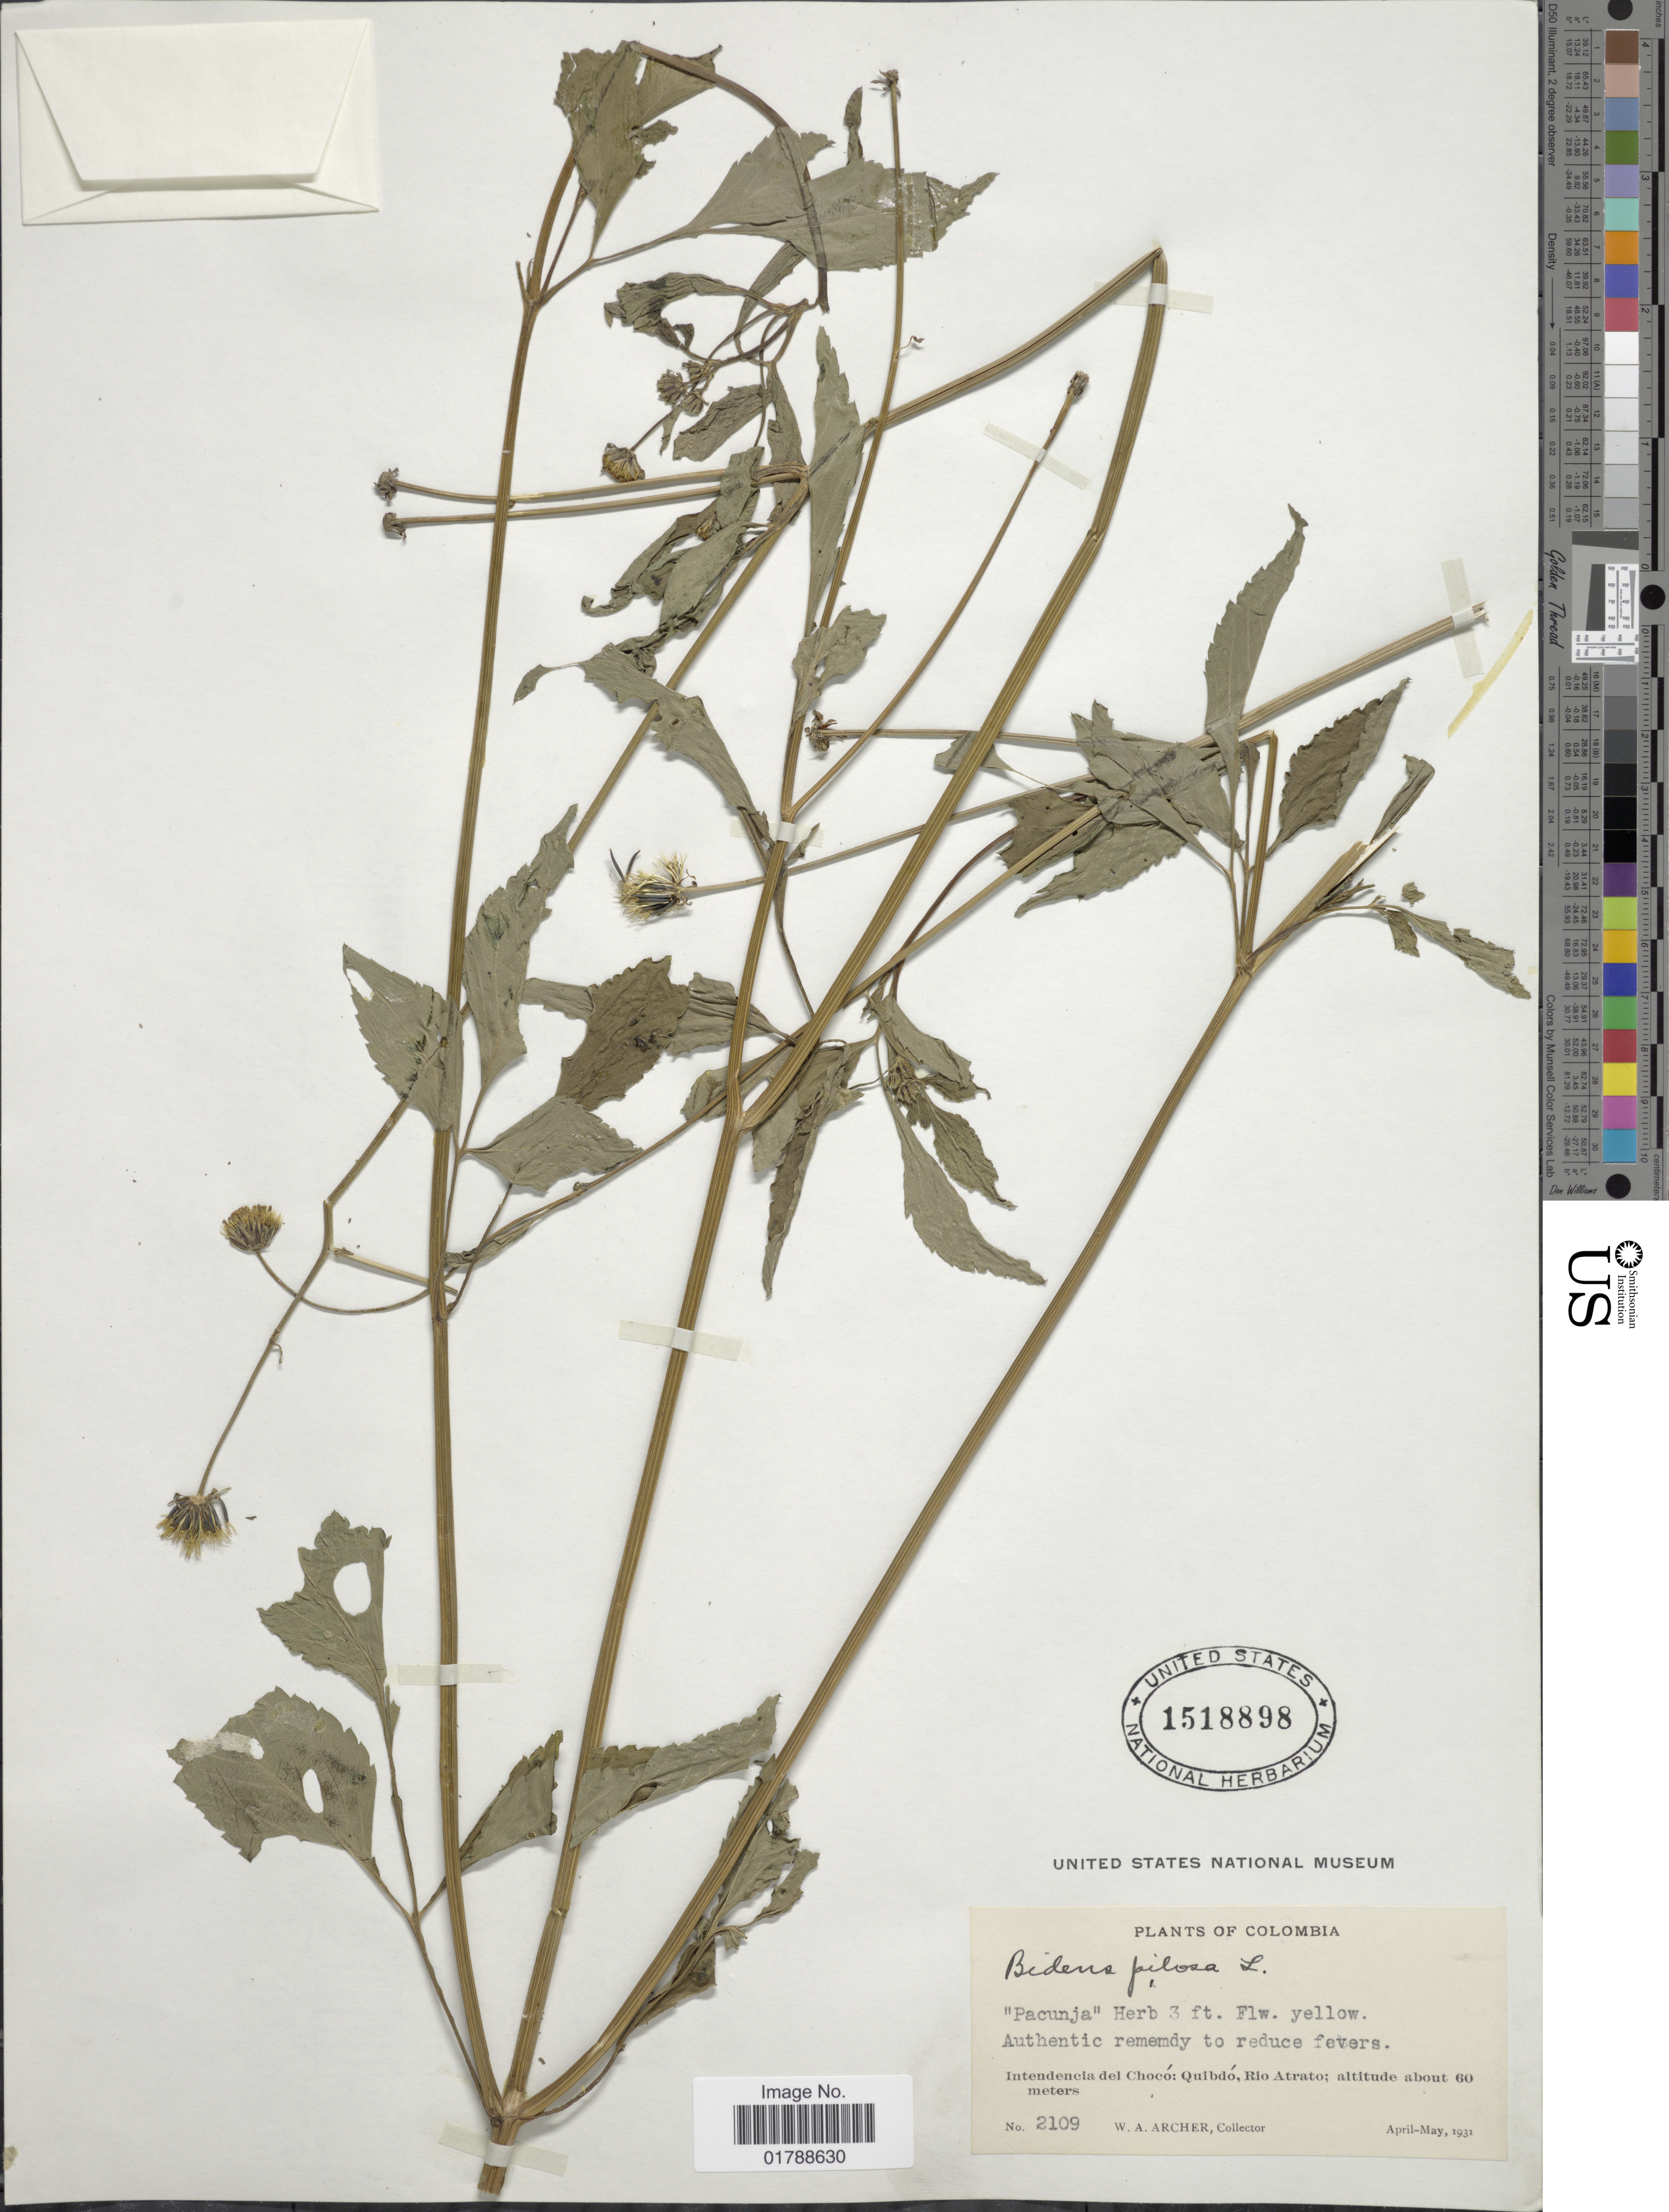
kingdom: Plantae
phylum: Tracheophyta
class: Magnoliopsida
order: Asterales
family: Asteraceae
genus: Bidens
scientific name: Bidens pilosa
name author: L.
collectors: W. A. Archer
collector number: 2109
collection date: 1931-04/1931-05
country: Colombia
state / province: Chocó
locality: Quibdó, Rio Atrato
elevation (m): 60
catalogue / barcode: US 1518898